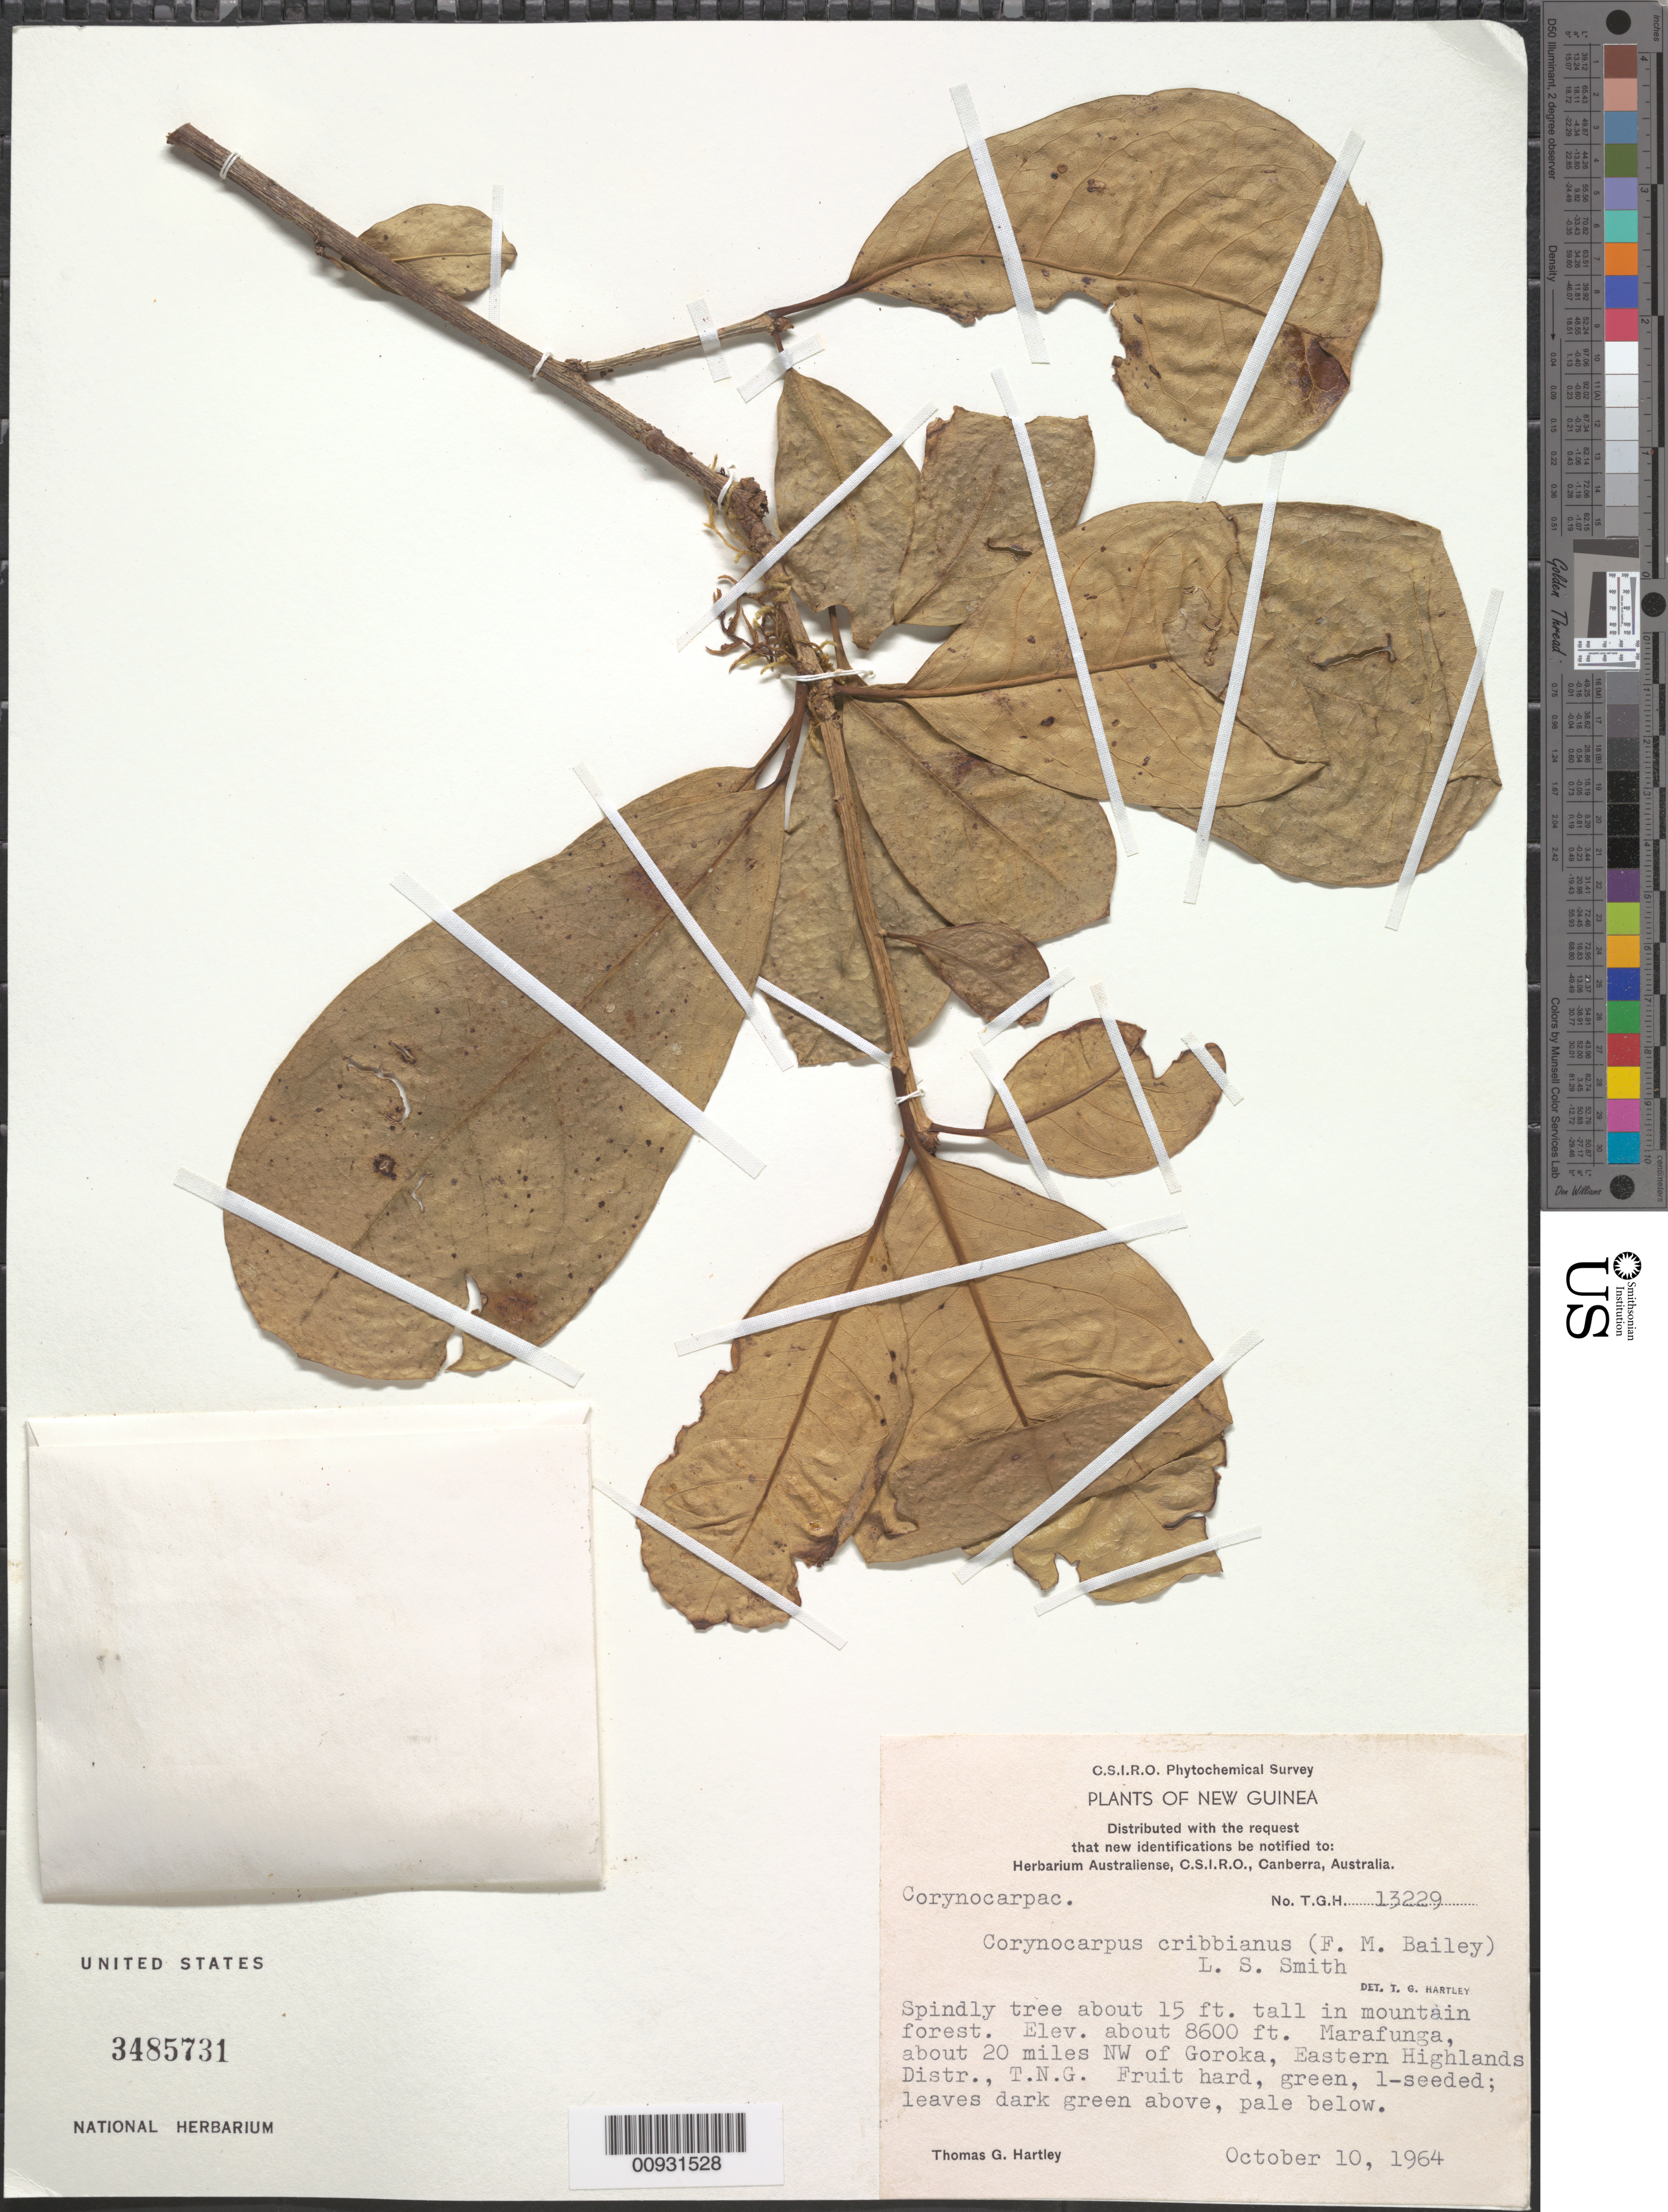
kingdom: Plantae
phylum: Tracheophyta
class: Magnoliopsida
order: Cucurbitales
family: Corynocarpaceae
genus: Corynocarpus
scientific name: Corynocarpus cribbianus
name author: (F.M. Bailey) L.S. Sm.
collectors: T. G. Hartley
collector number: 13229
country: Papua New Guinea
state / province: Eastern Highlands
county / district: Goroka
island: New Guinea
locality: Marafunga, NW of Goroka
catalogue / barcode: US 3485731